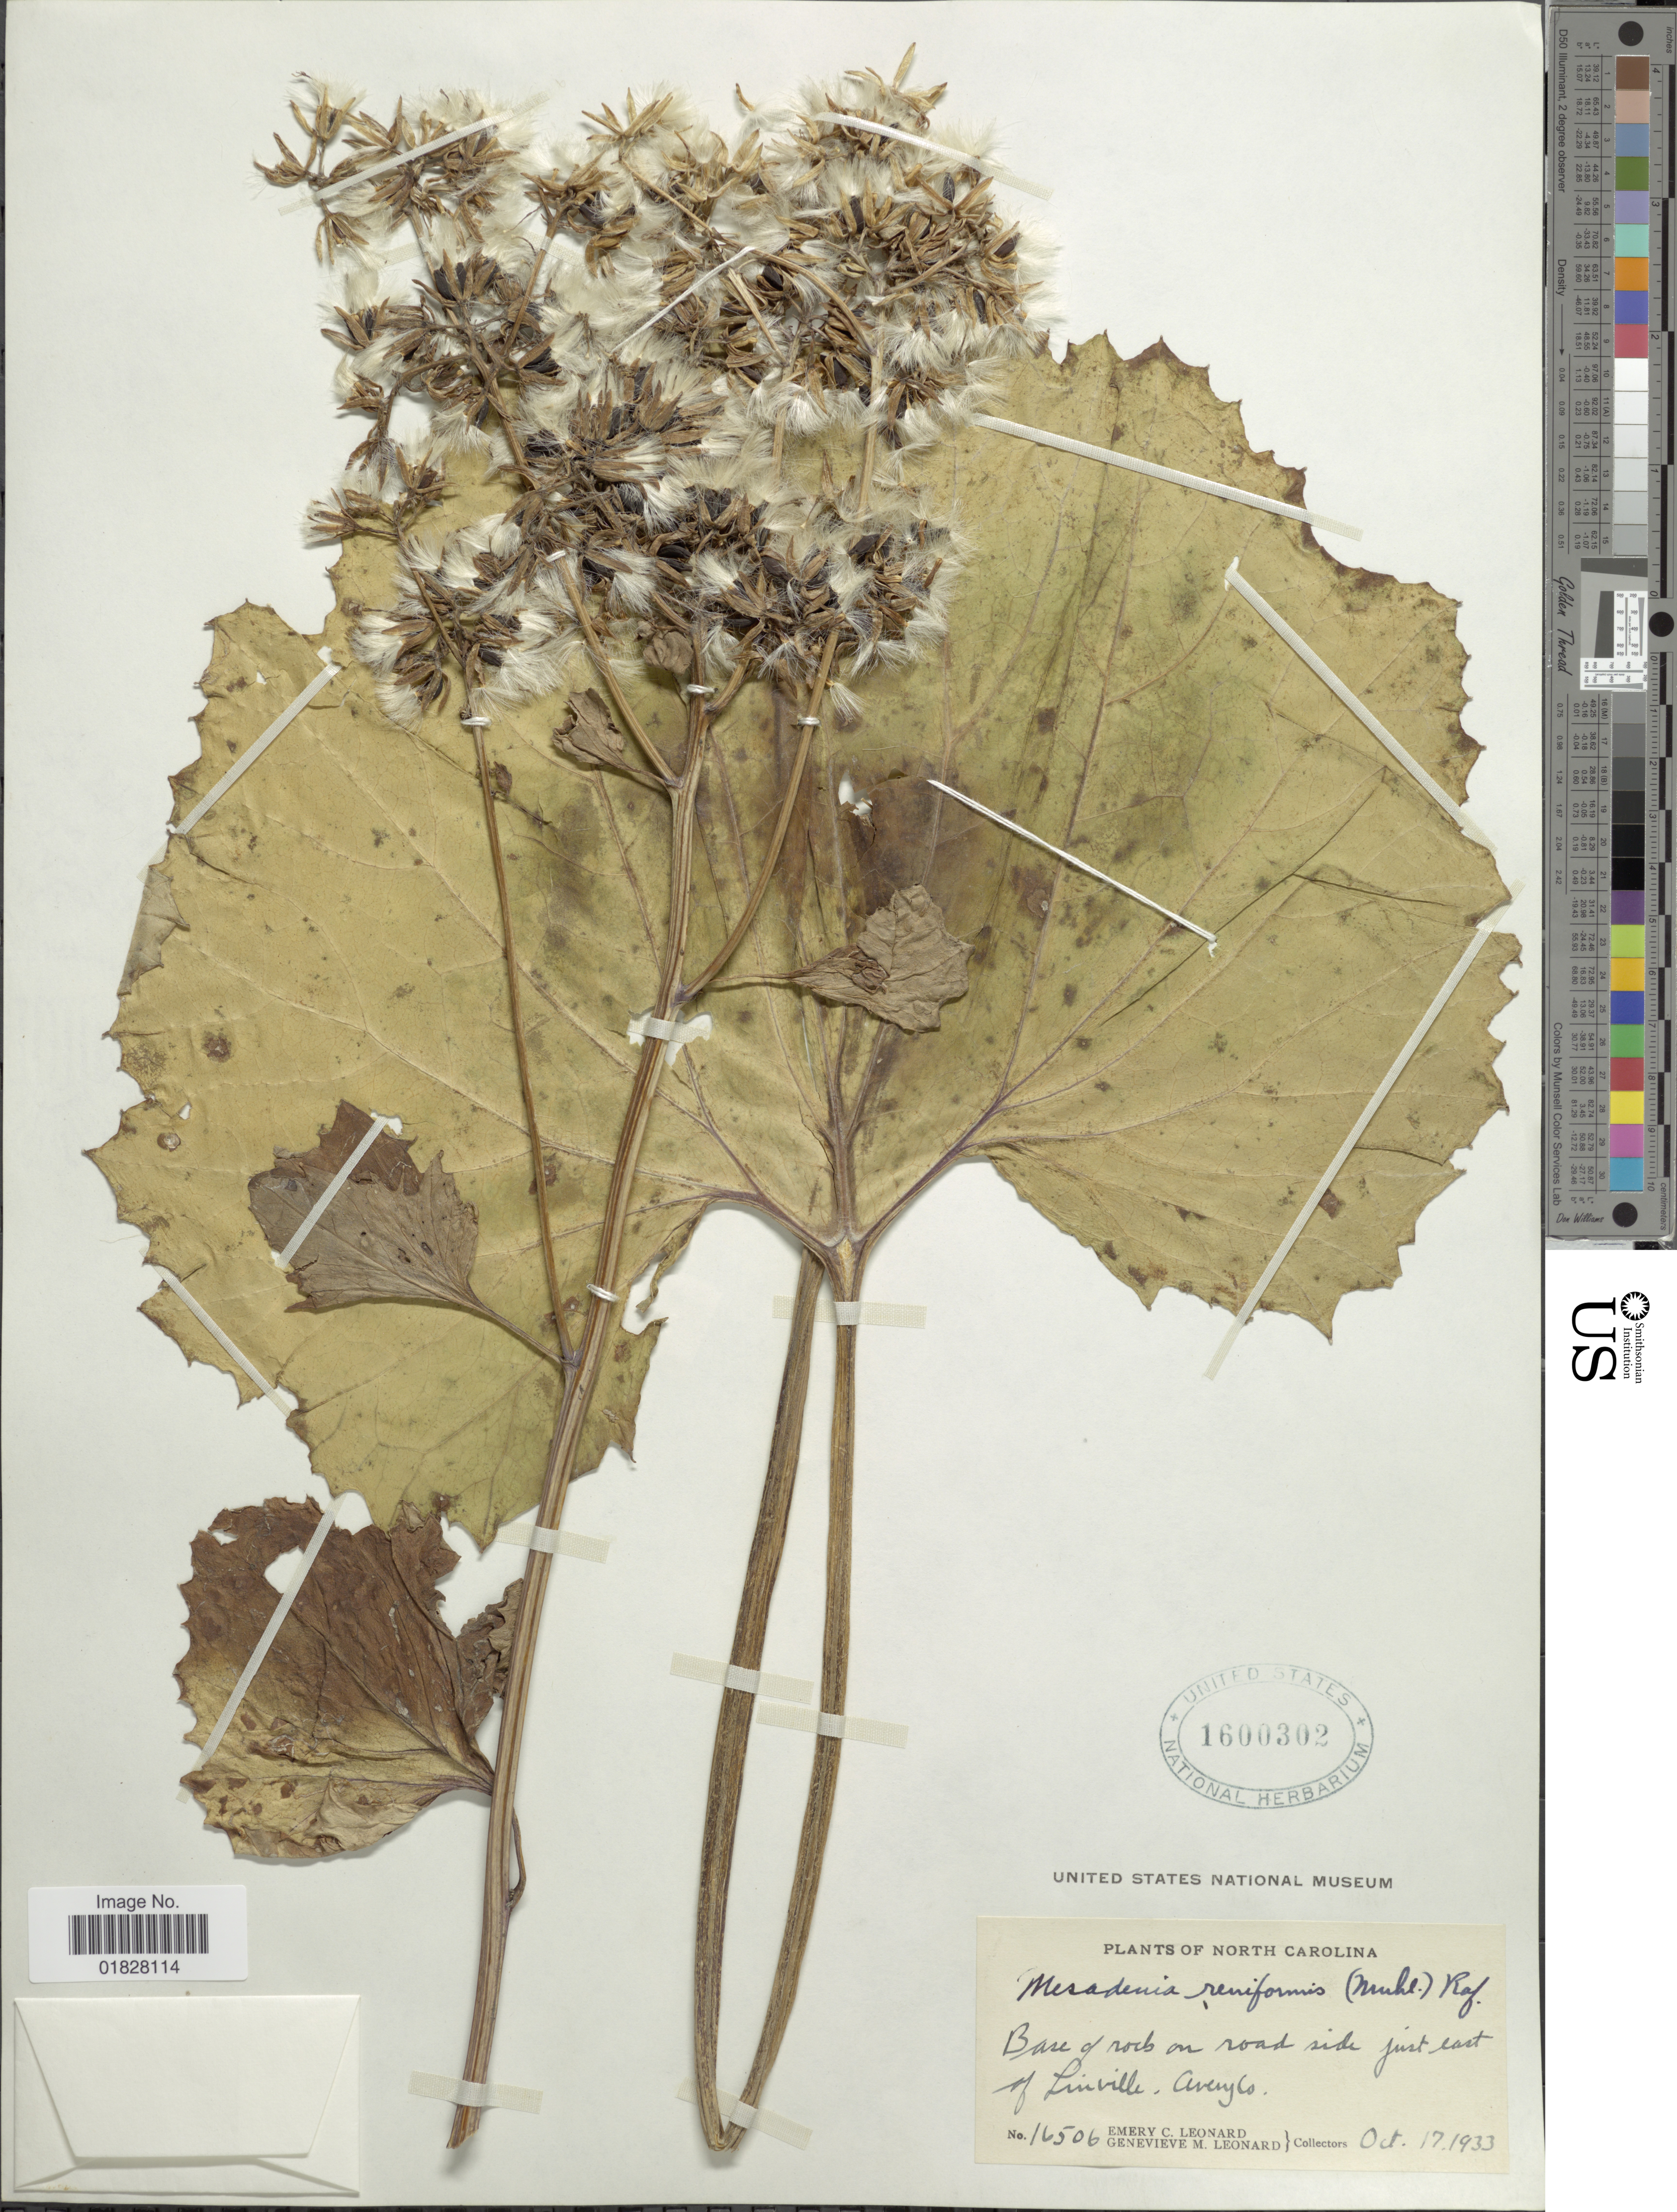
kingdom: Plantae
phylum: Tracheophyta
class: Magnoliopsida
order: Asterales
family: Asteraceae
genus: Arnoglossum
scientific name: Arnoglossum reniforme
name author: (Hook.) H. Rob.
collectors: E. C. Leonard & G. M. Leonard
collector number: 16506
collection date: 1933-10-17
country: United States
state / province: North Carolina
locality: Base of rock on road side just east of Linville, Aveny Co.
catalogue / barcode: US 1600302